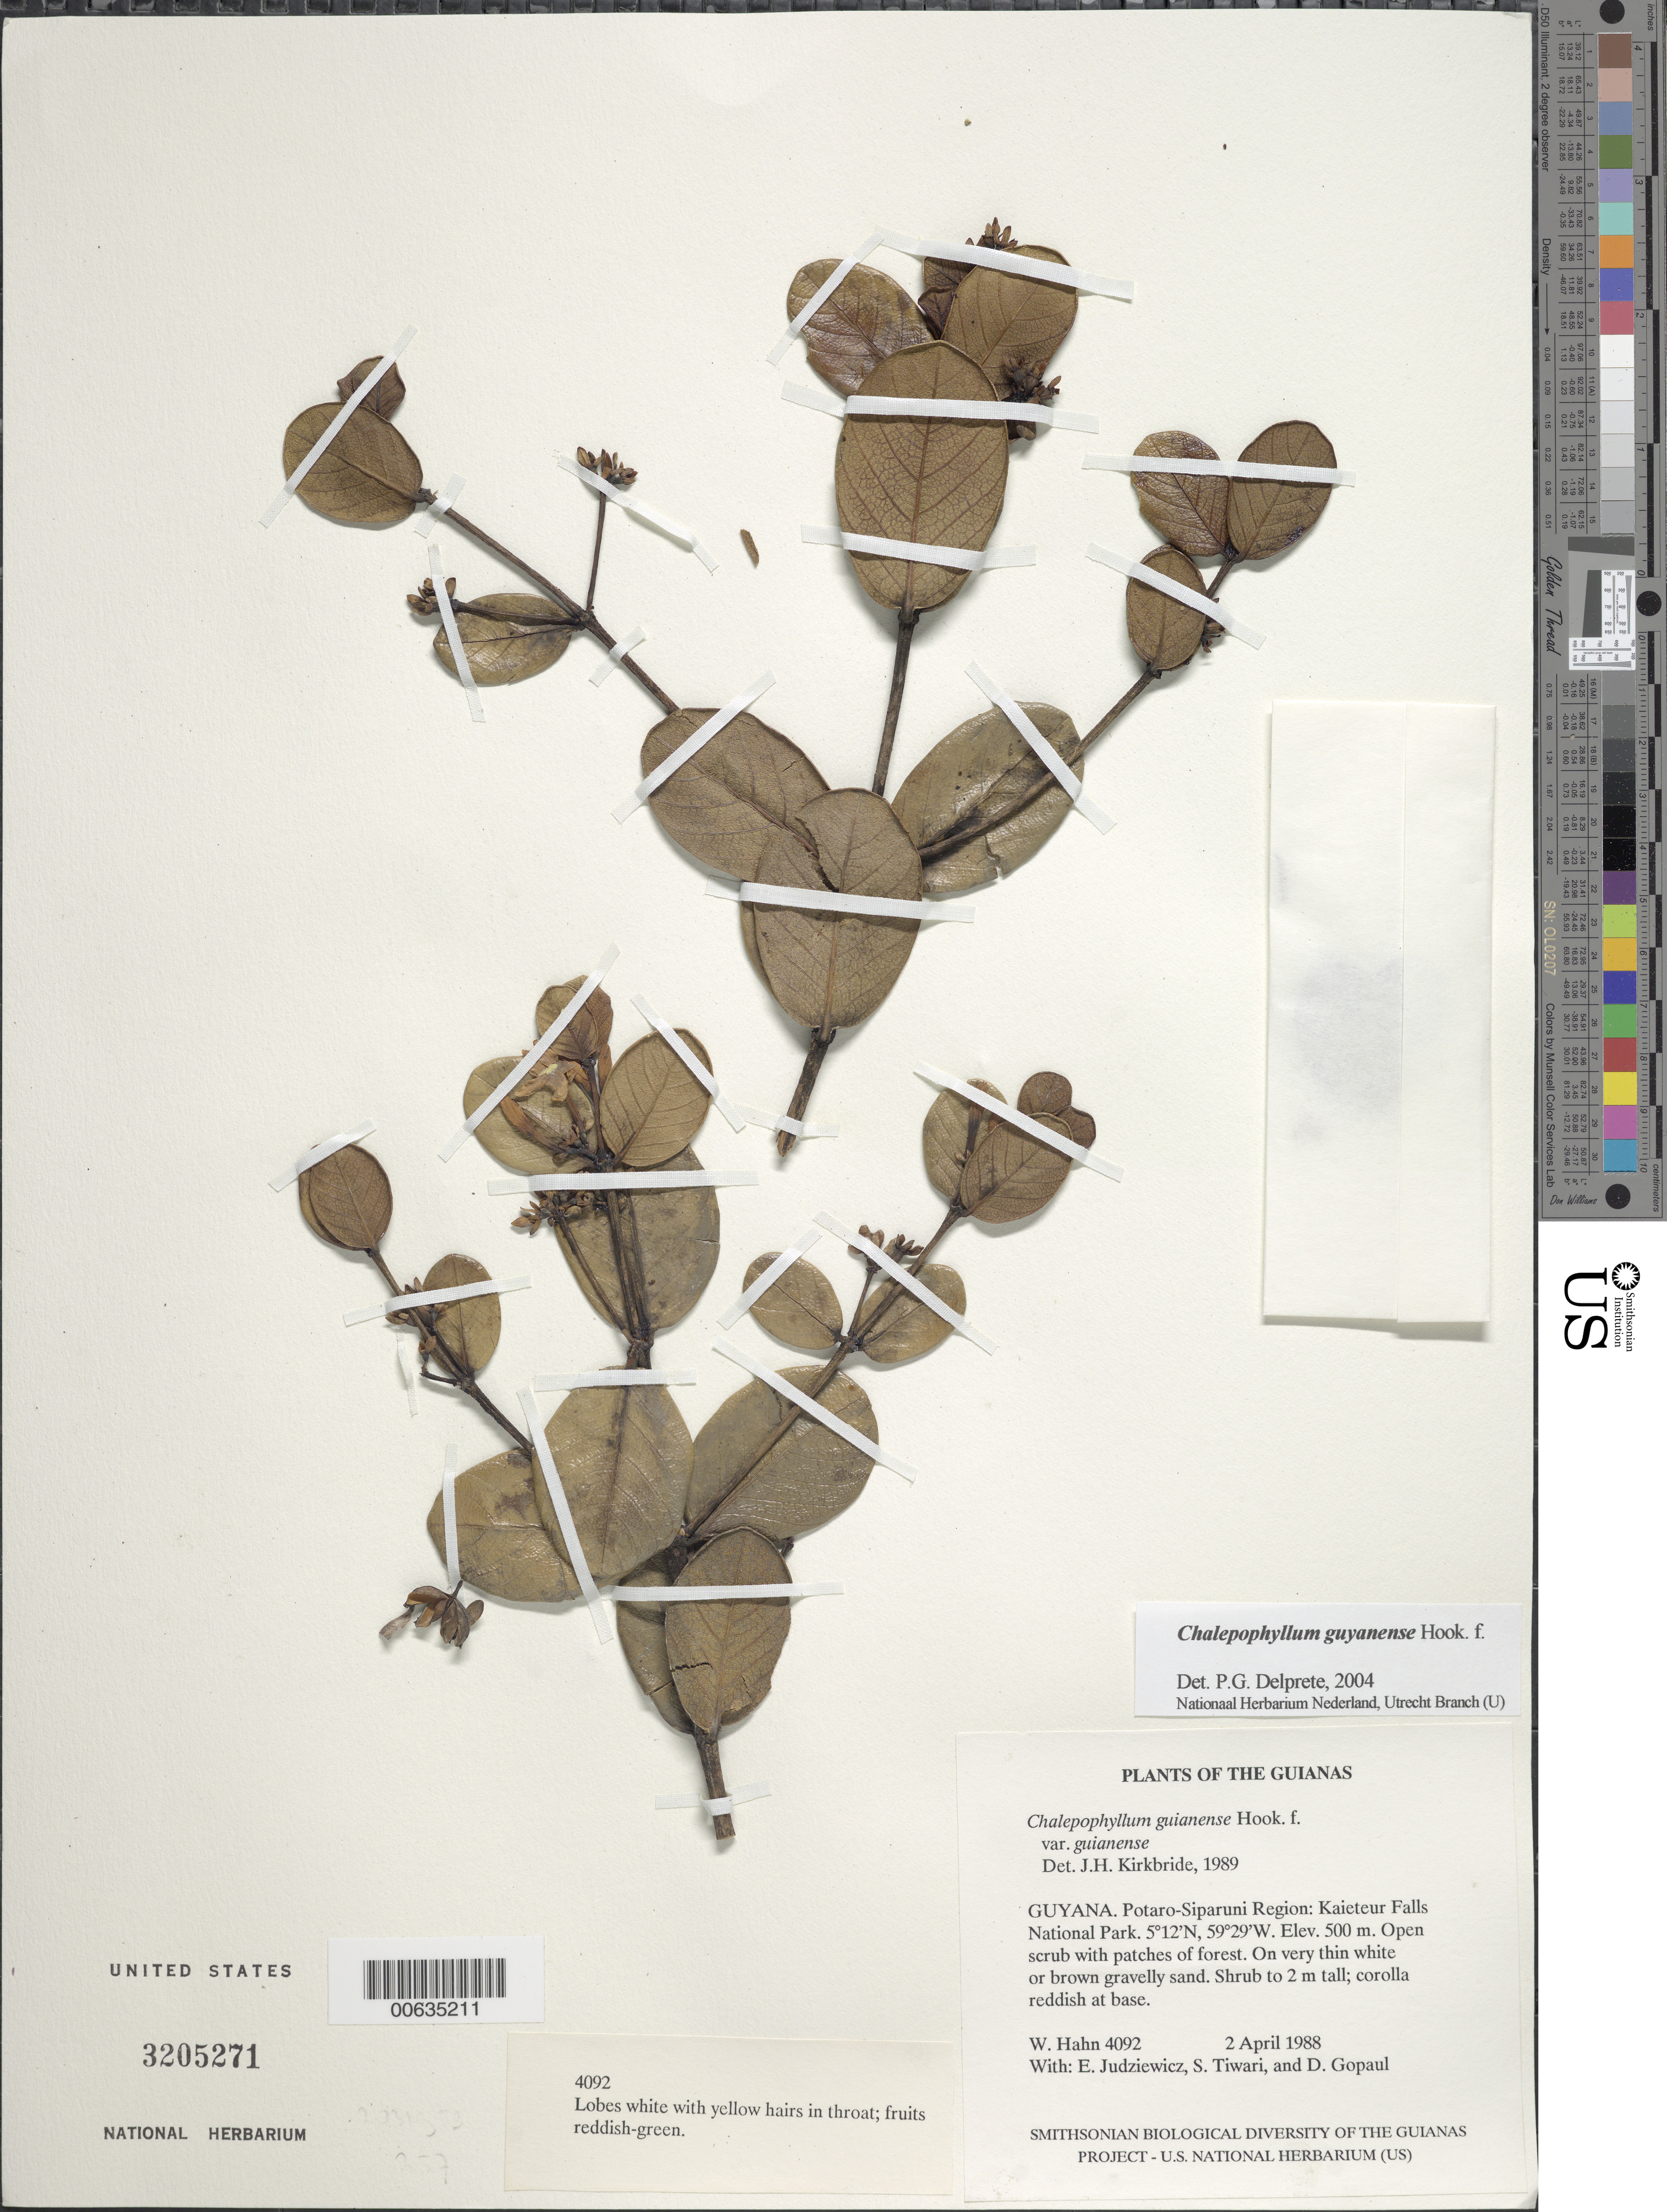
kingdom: Plantae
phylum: Tracheophyta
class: Magnoliopsida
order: Gentianales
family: Rubiaceae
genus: Chalepophyllum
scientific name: Chalepophyllum guianense var. guianense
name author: Hook. f.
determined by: Kirkbride, J. H.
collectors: W. Hahn, E. J. Judziewicz, S. Tiwari & D. Gopaul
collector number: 4092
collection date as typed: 2 April 1988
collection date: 1988-04-02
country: Guyana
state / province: Potaro-Siparuni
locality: Kaieteur Falls National Park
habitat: Open scrub with patches of forest. On very thin white or brown gravelly sand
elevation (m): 500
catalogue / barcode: US 3205271